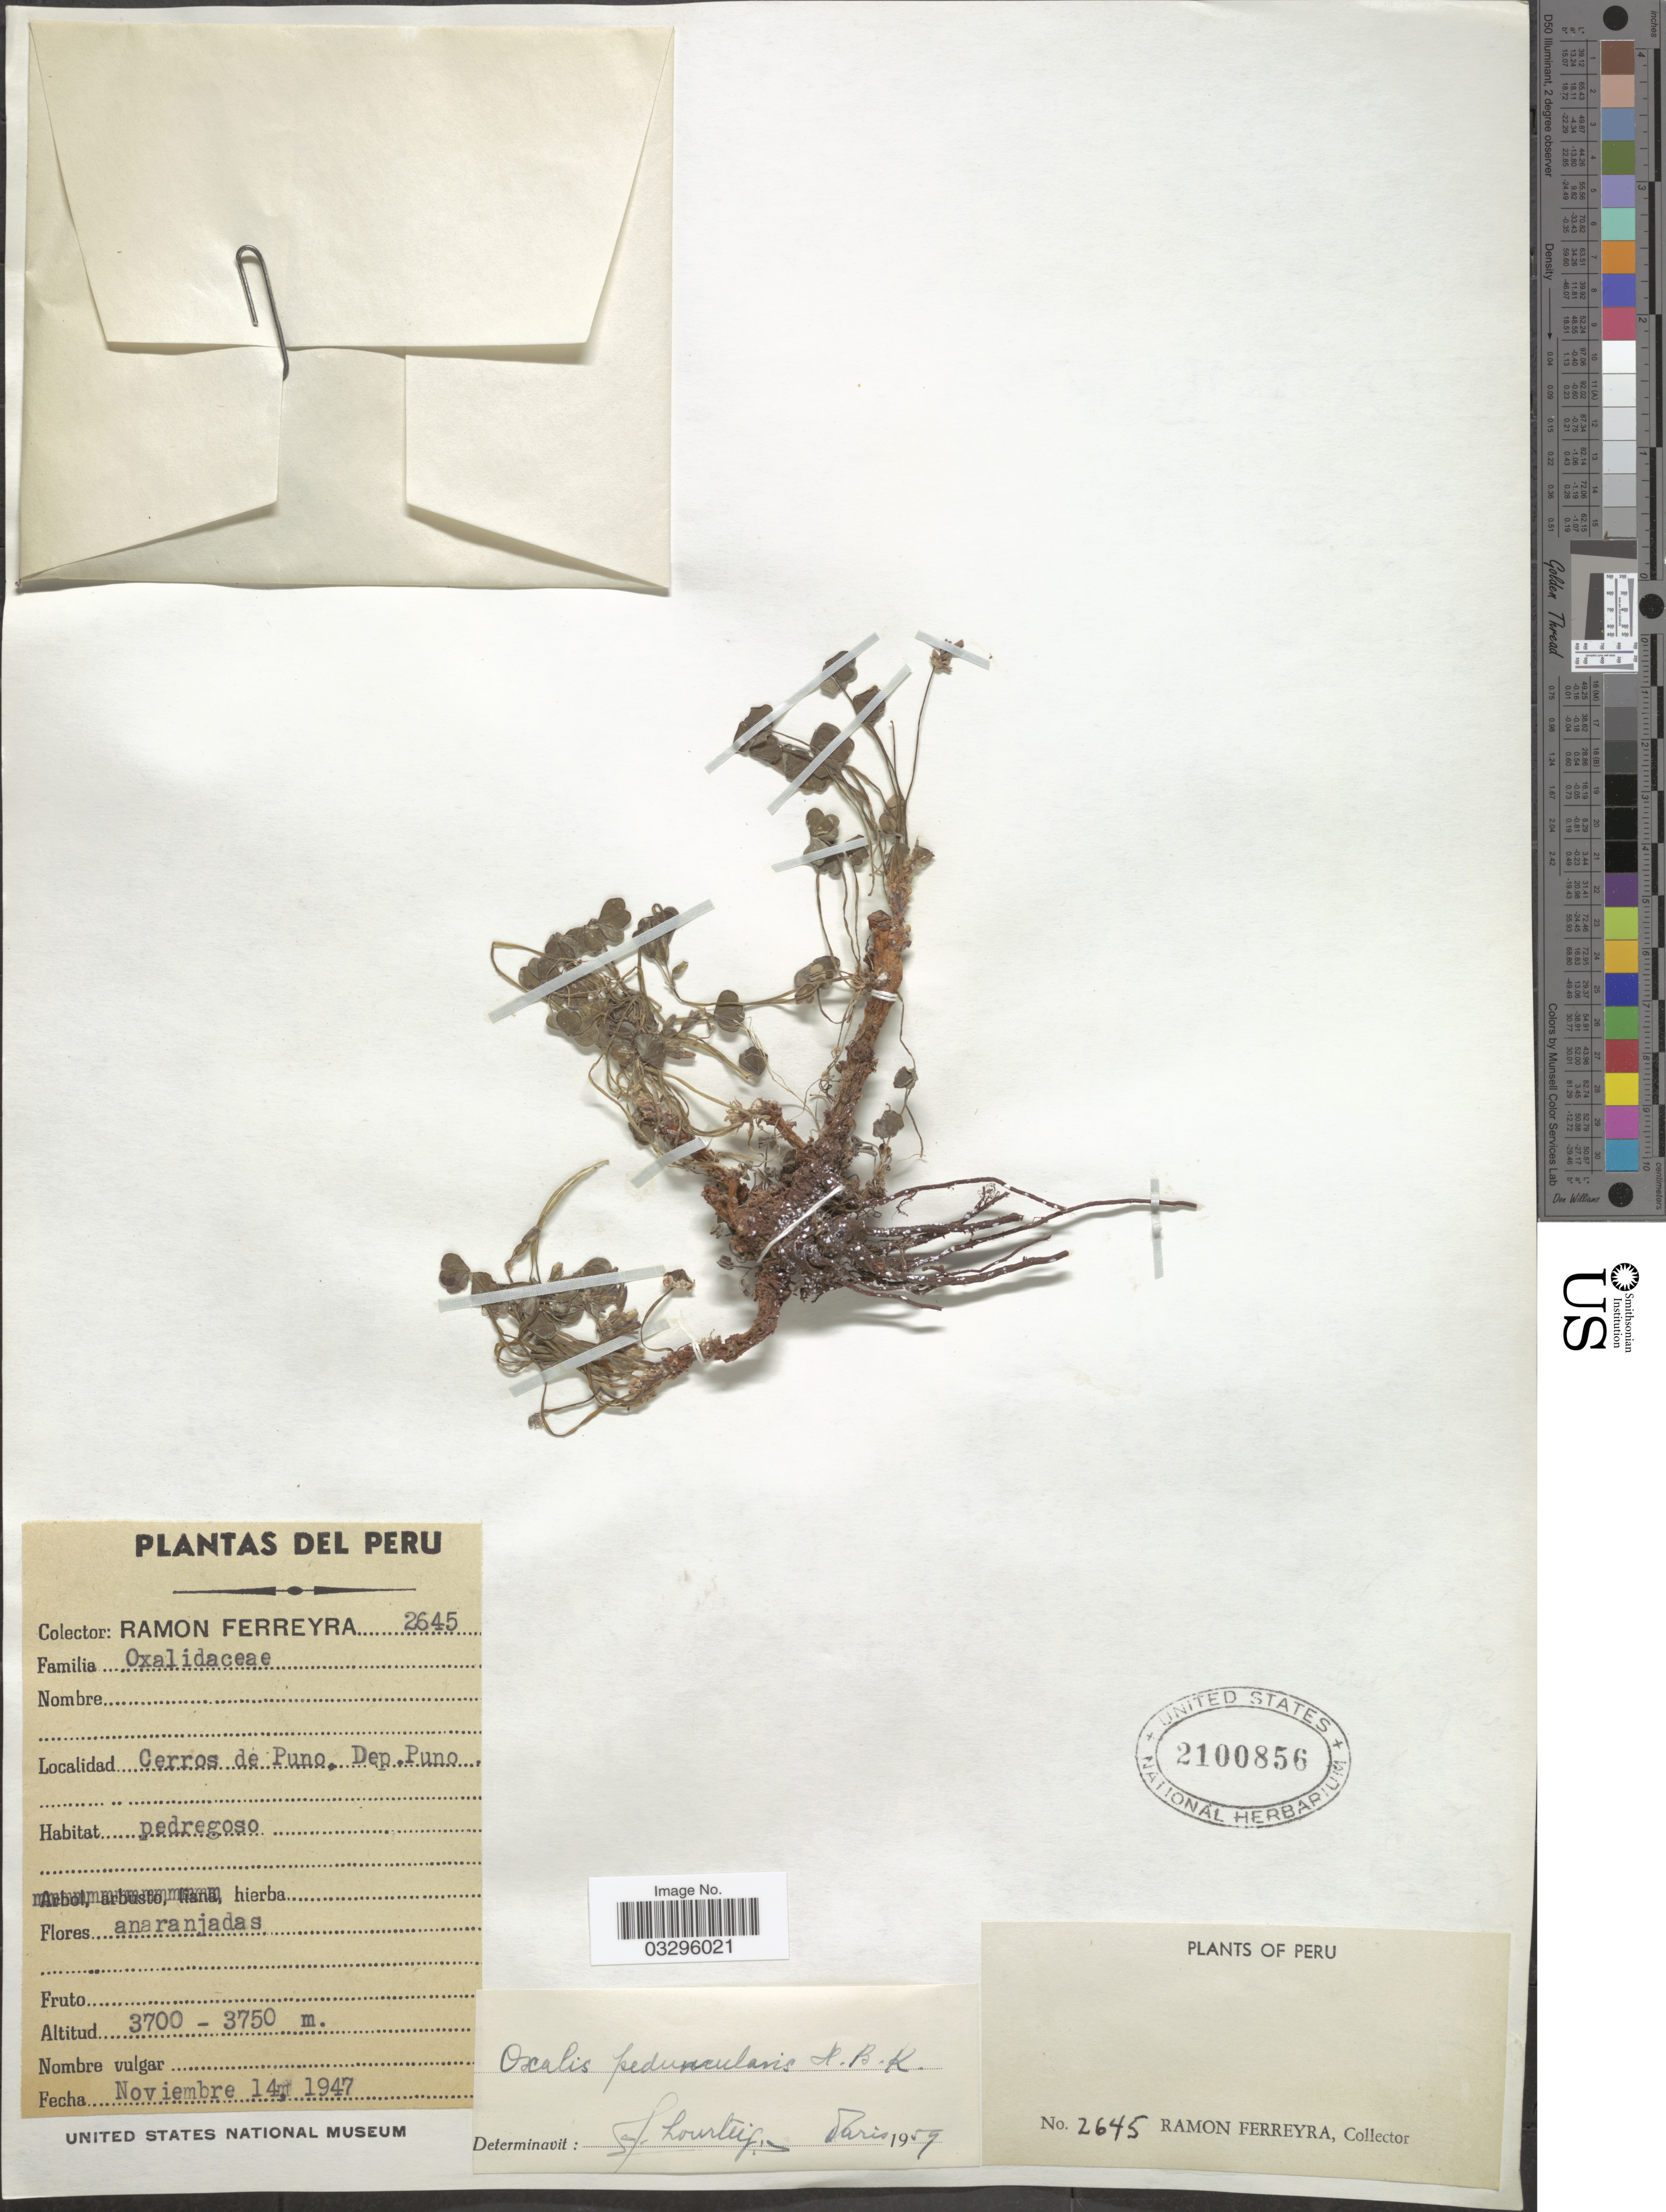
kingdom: Plantae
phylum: Tracheophyta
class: Magnoliopsida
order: Oxalidales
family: Oxalidaceae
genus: Oxalis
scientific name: Oxalis peduncularis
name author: Kunth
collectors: R. A. Ferreyra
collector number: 2645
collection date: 1947-11-14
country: Peru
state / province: Puno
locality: Cerros de Puno. Dep. Puno.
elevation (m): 3700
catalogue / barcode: US 2100856